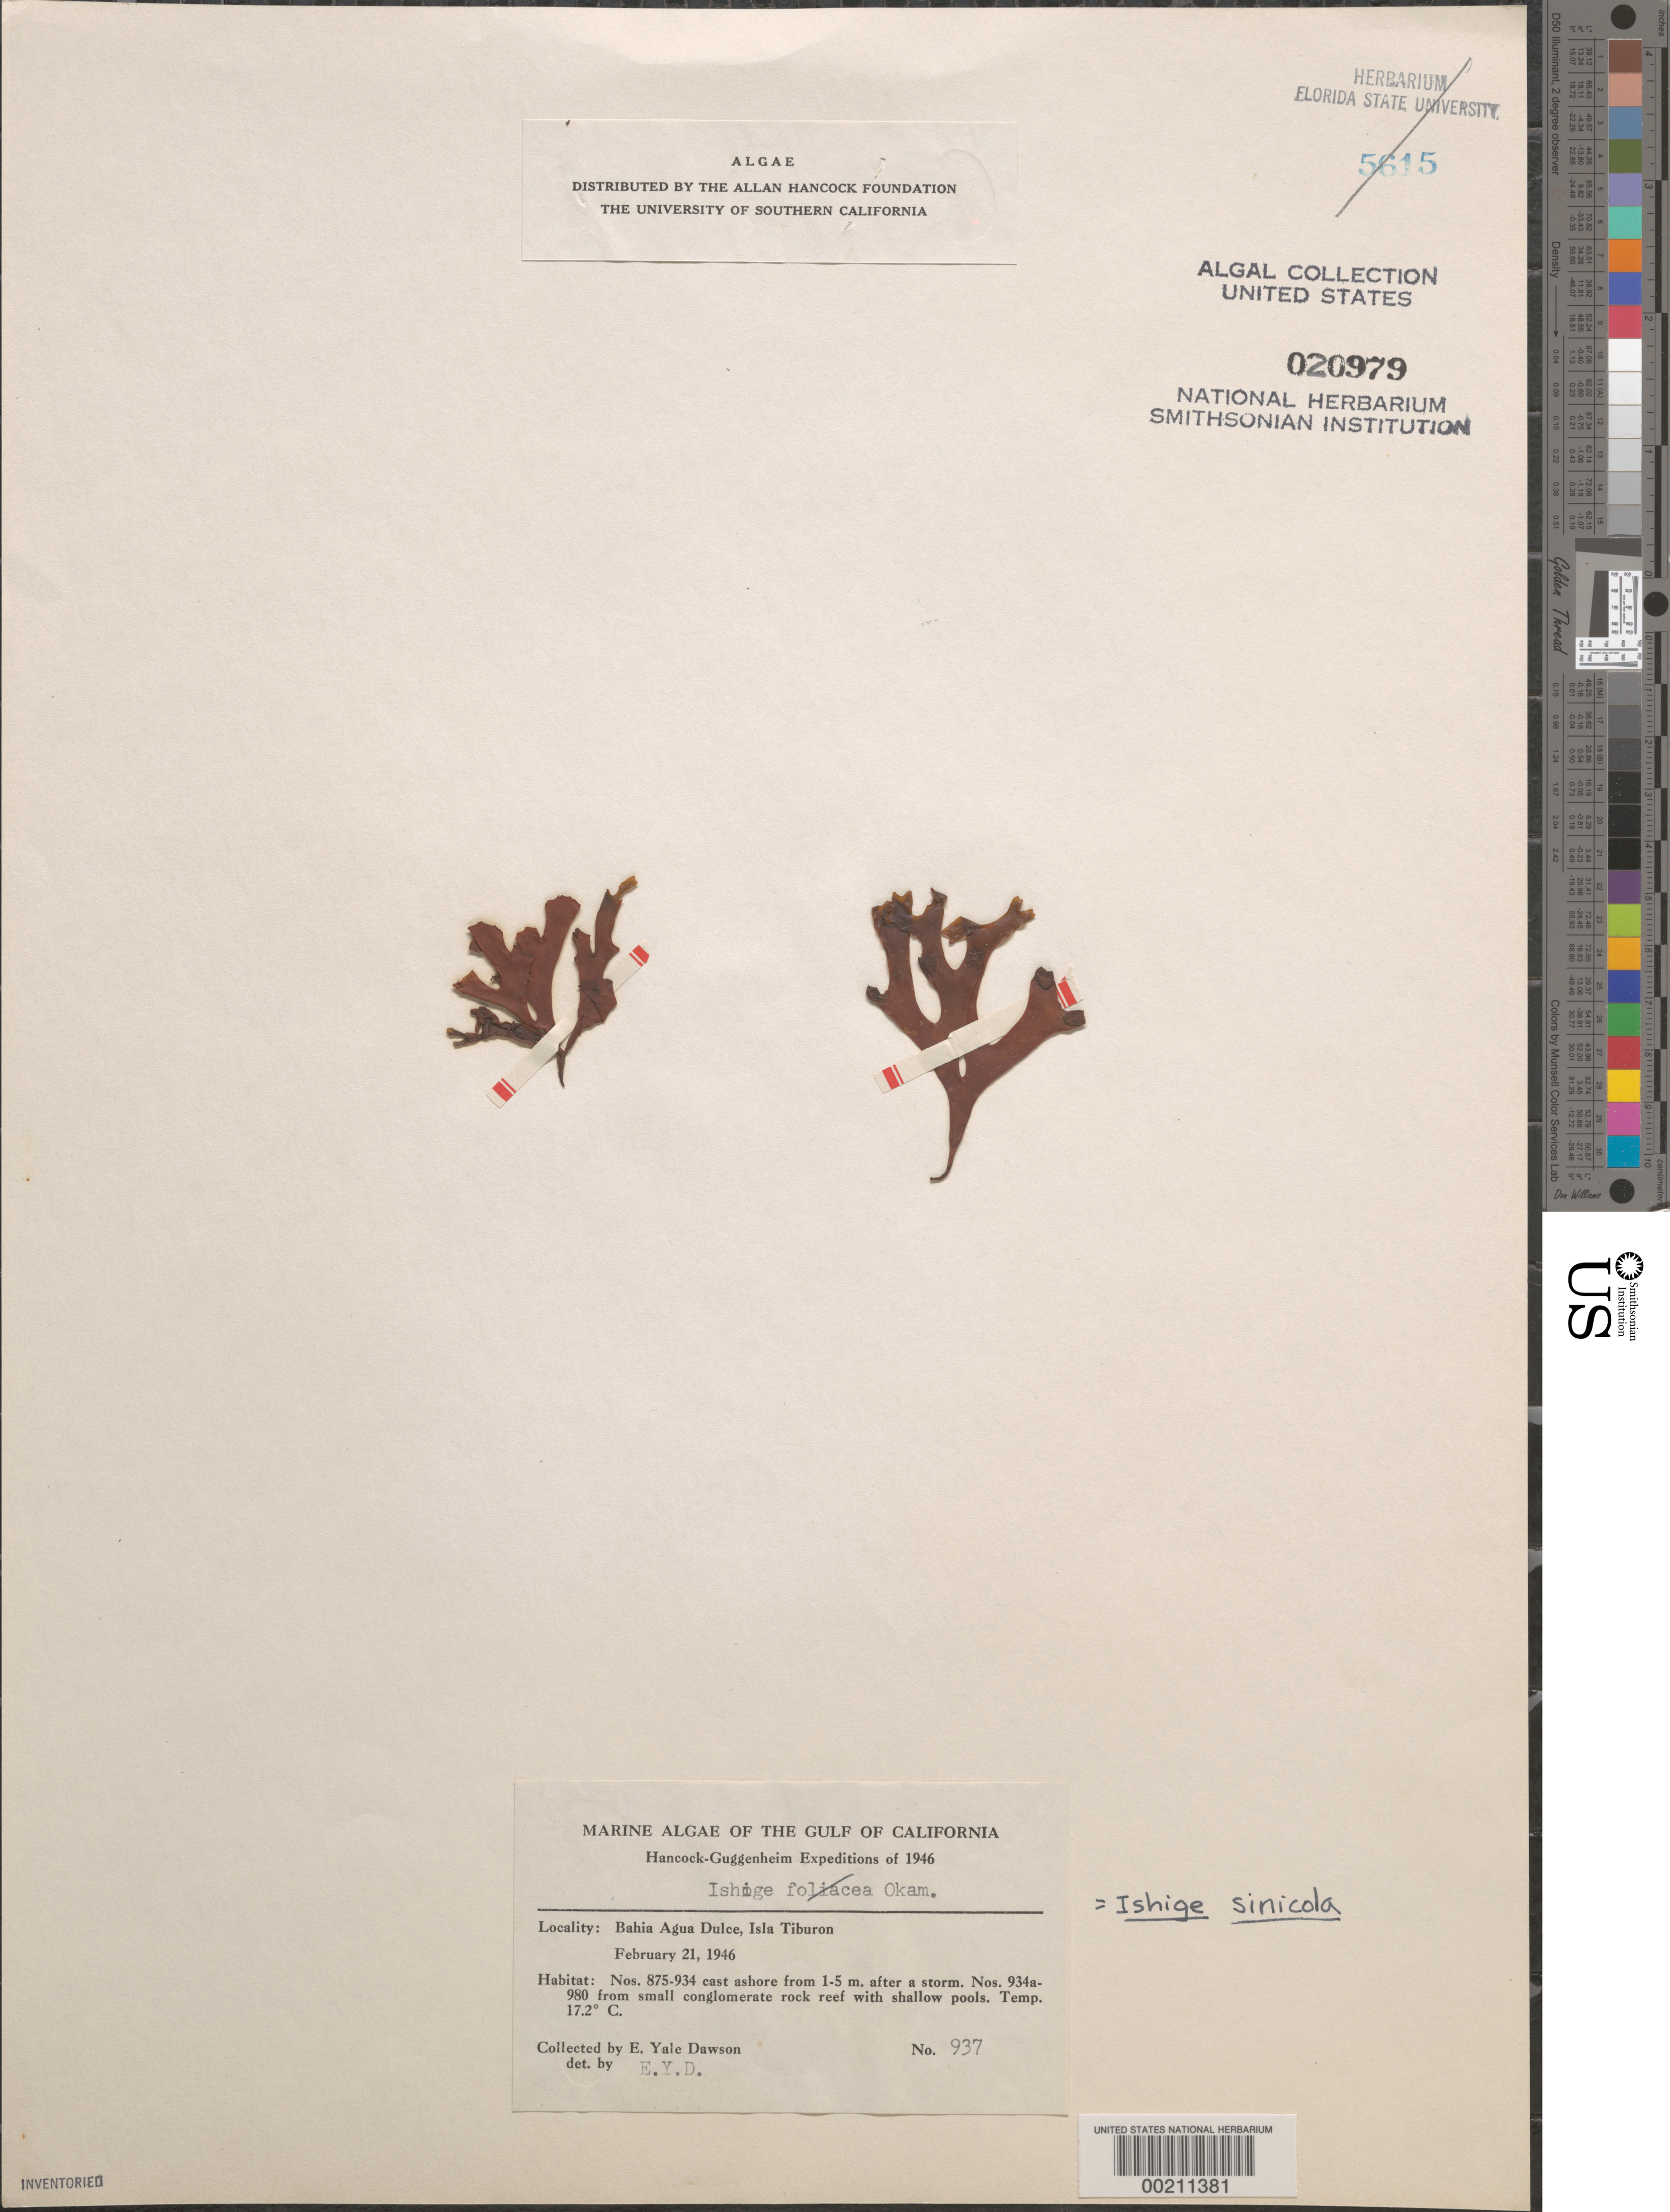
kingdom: Chromista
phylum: Ochrophyta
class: Phaeophyceae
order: Ishigeales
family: Ishigeaceae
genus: Ishige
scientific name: Ishige sinicola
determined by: Dawson, E. Y.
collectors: E. Y. Dawson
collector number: EYD 937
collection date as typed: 21 Feb 1946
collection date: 1946-02-21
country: Mexico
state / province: Sonora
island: Isla Tiburon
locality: Bahia Agua Dulce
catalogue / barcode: US 20979